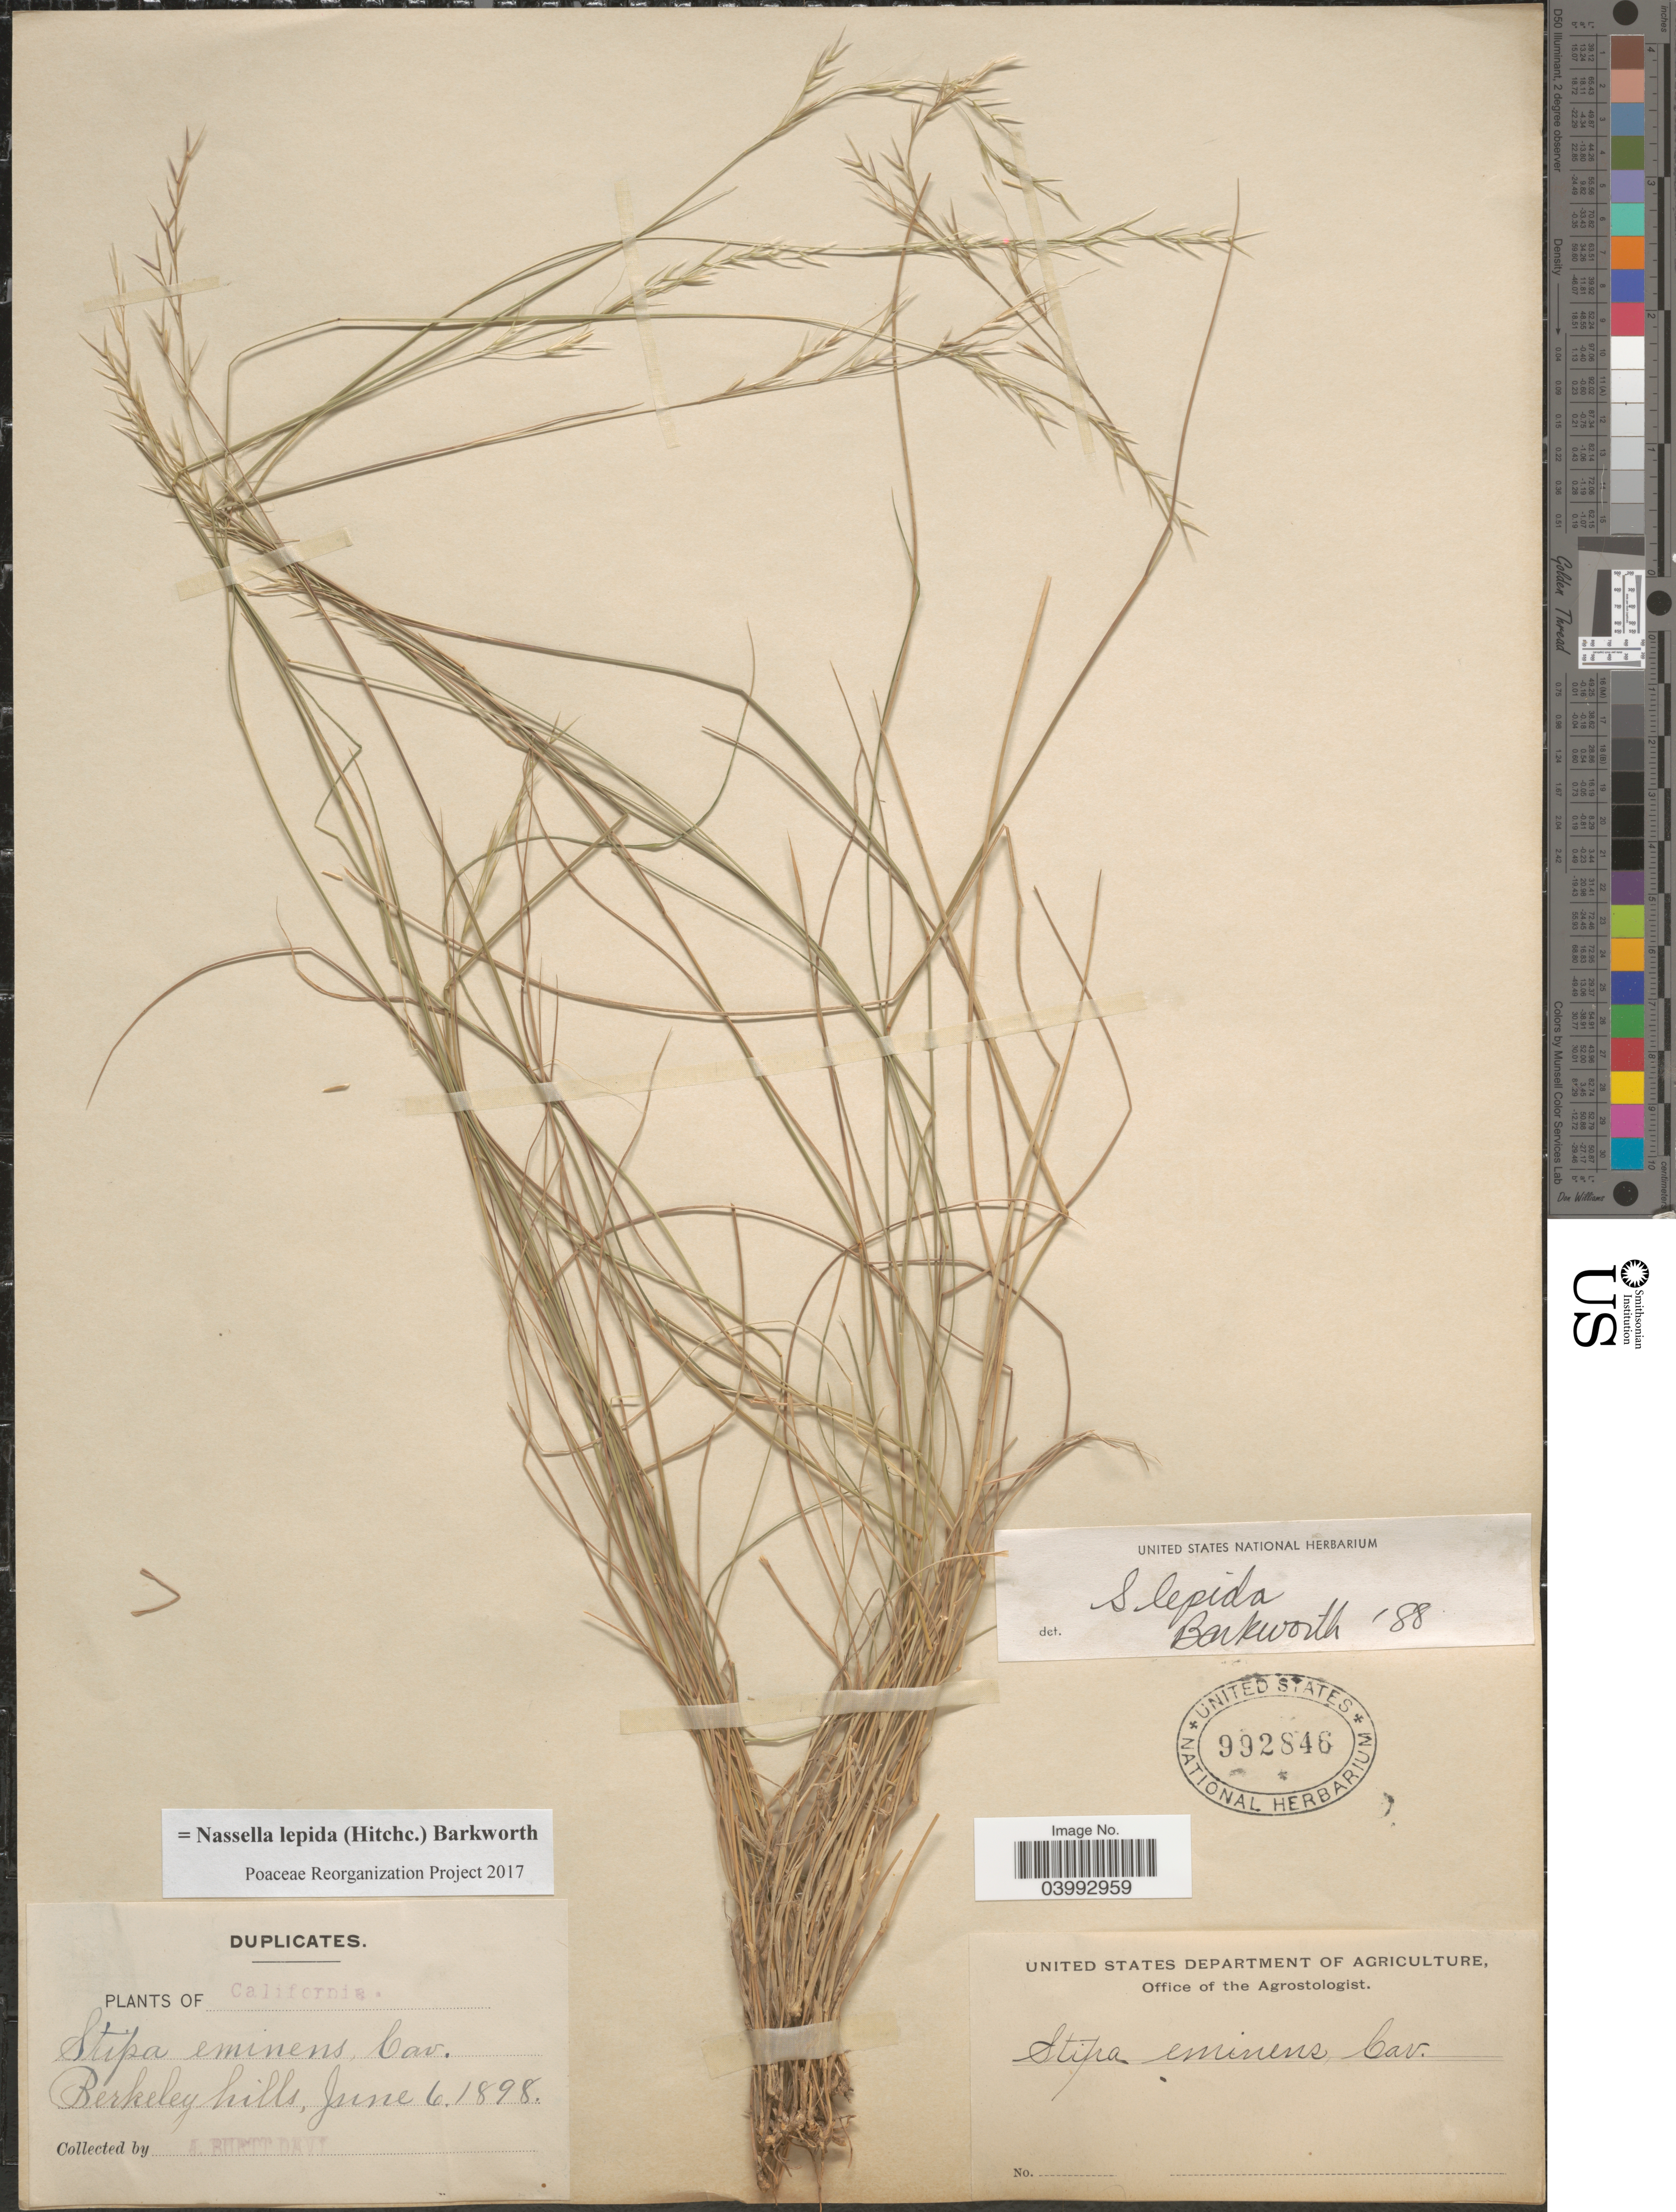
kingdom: Plantae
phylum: Tracheophyta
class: Liliopsida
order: Poales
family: Poaceae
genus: Nassella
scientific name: Nassella lepida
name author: (Hitchc.) Barkworth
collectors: J. Burtt Davy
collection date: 1898-06-06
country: United States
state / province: California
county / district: Alameda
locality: Berkeley hills.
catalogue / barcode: US 992846